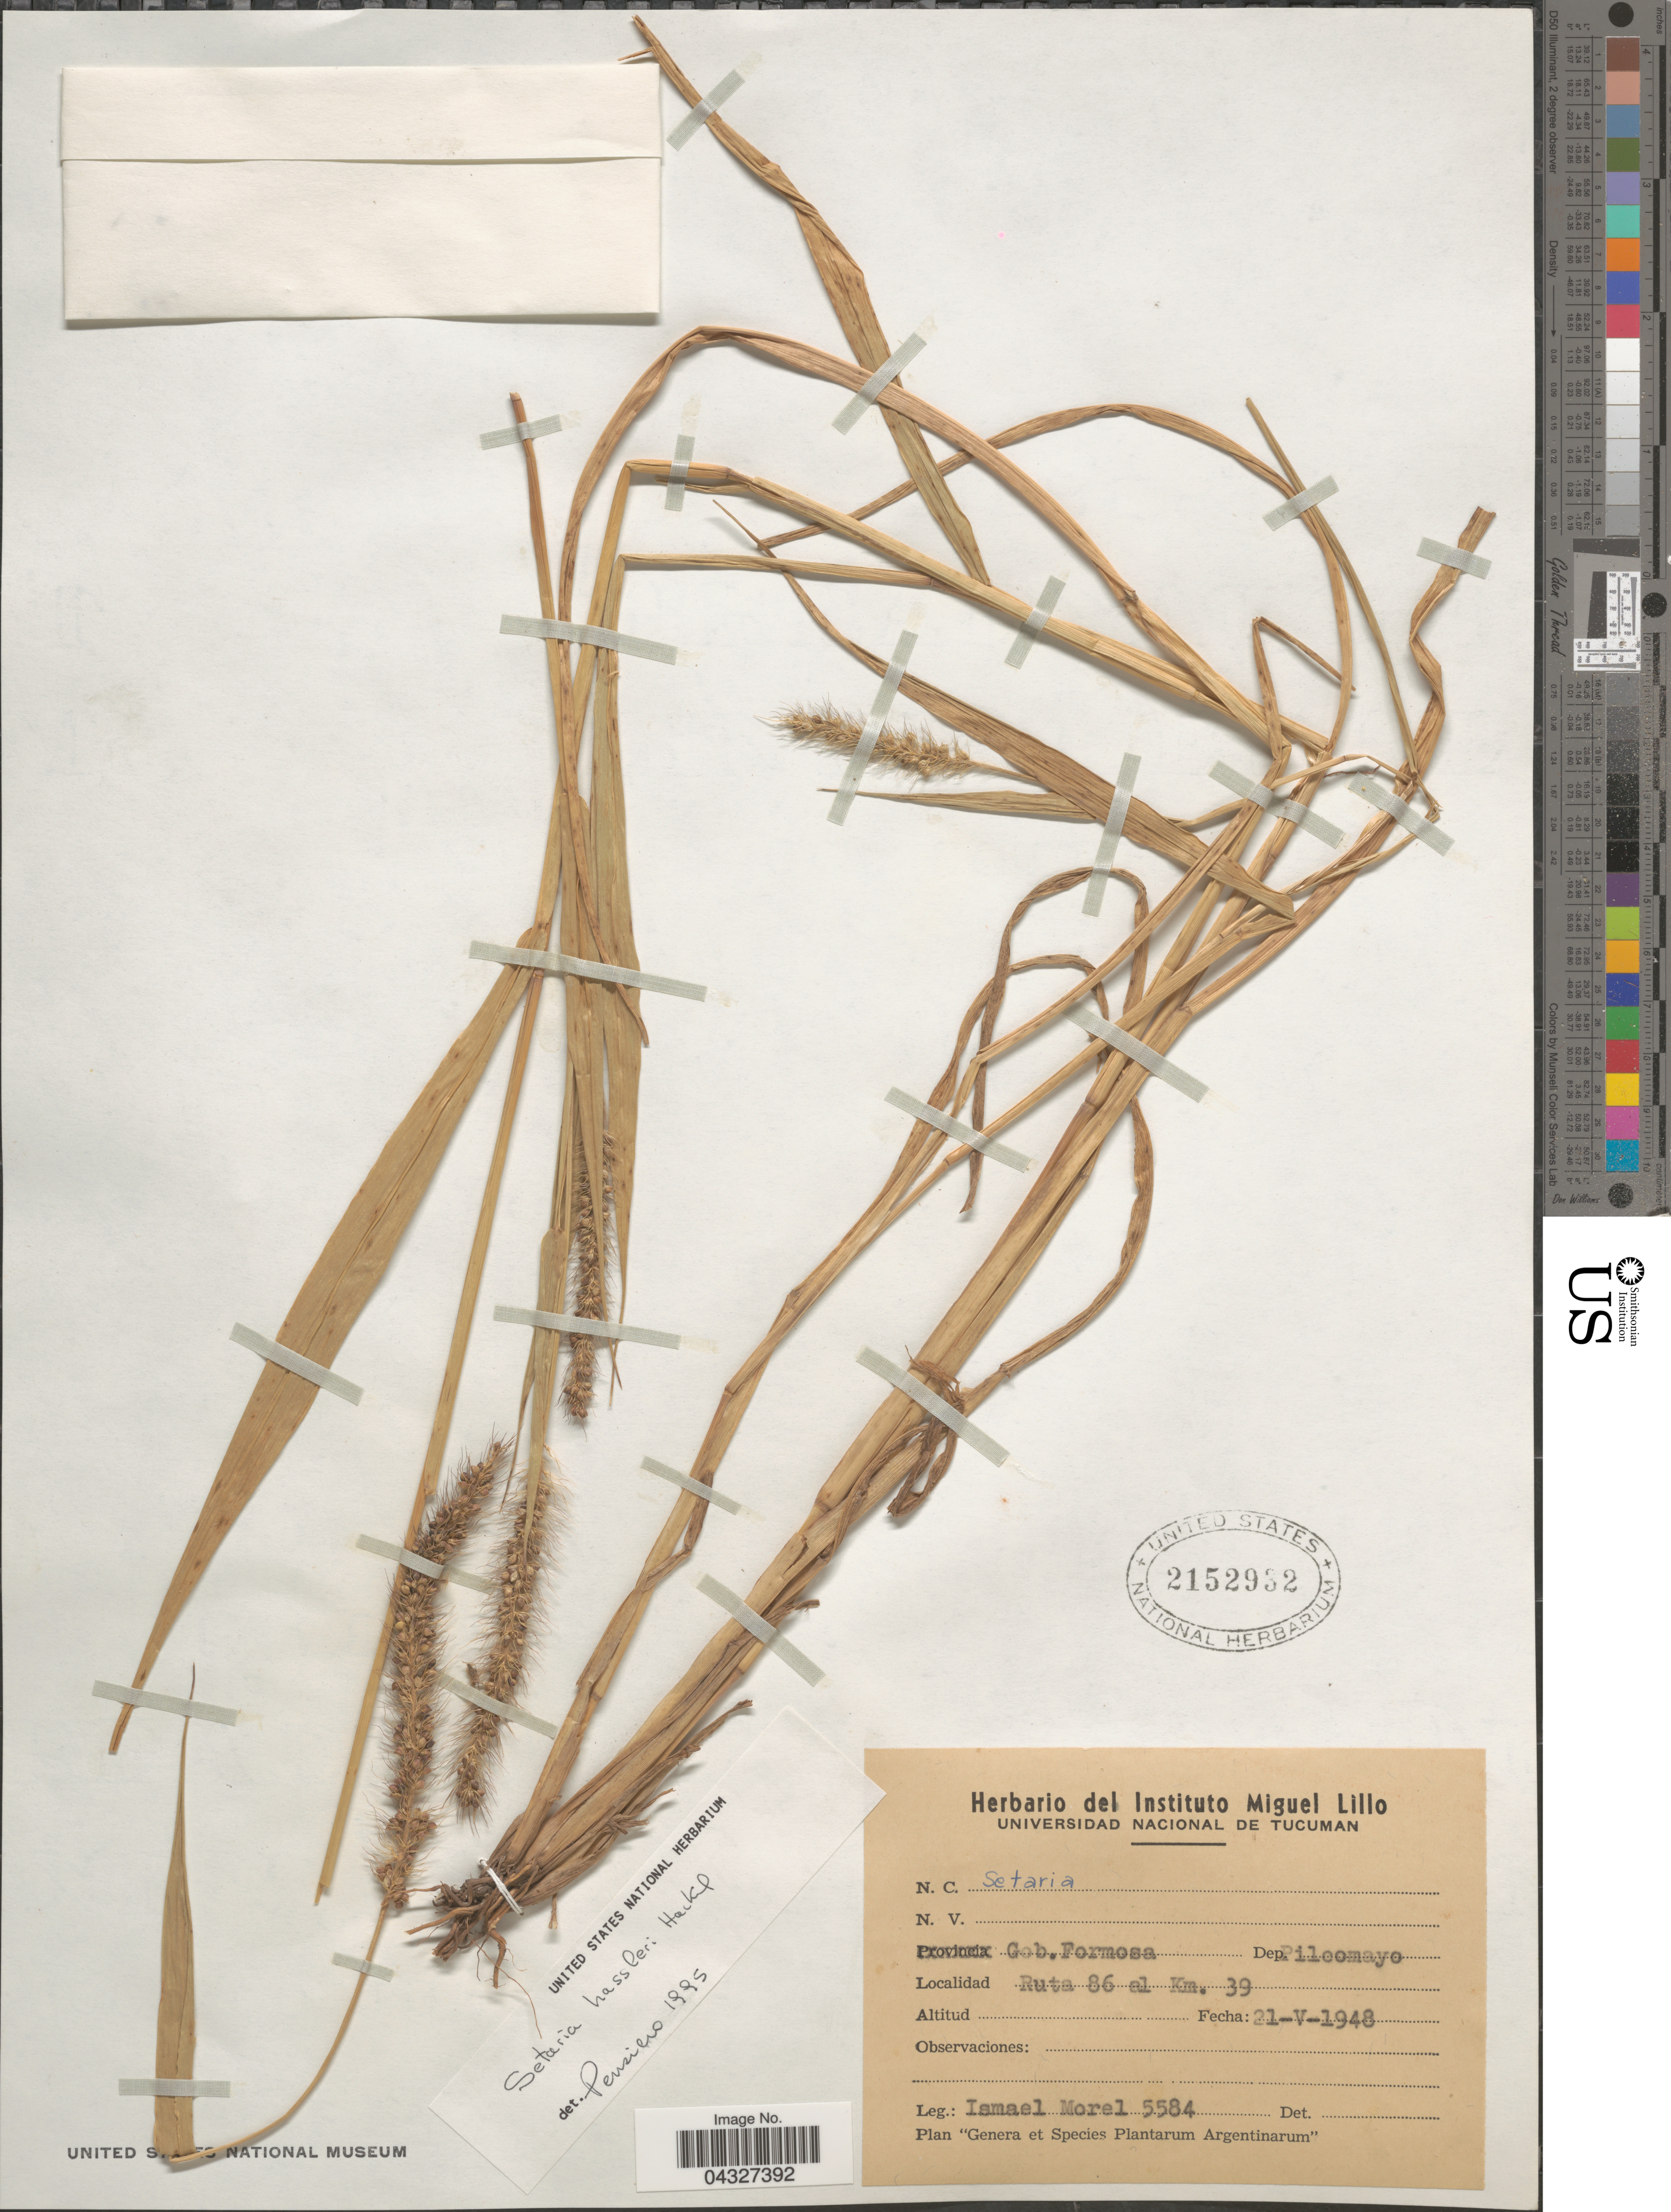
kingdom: Plantae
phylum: Tracheophyta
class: Liliopsida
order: Poales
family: Poaceae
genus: Setaria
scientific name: Setaria hassleri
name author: Hack. in Chodat & Hassl.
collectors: I. Morel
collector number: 5584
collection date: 1948-05-21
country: Argentina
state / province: Formosa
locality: Gob. Formosa. Dep. Pilcomayo. Ruta 86 al Km. 39.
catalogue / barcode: US 2152932